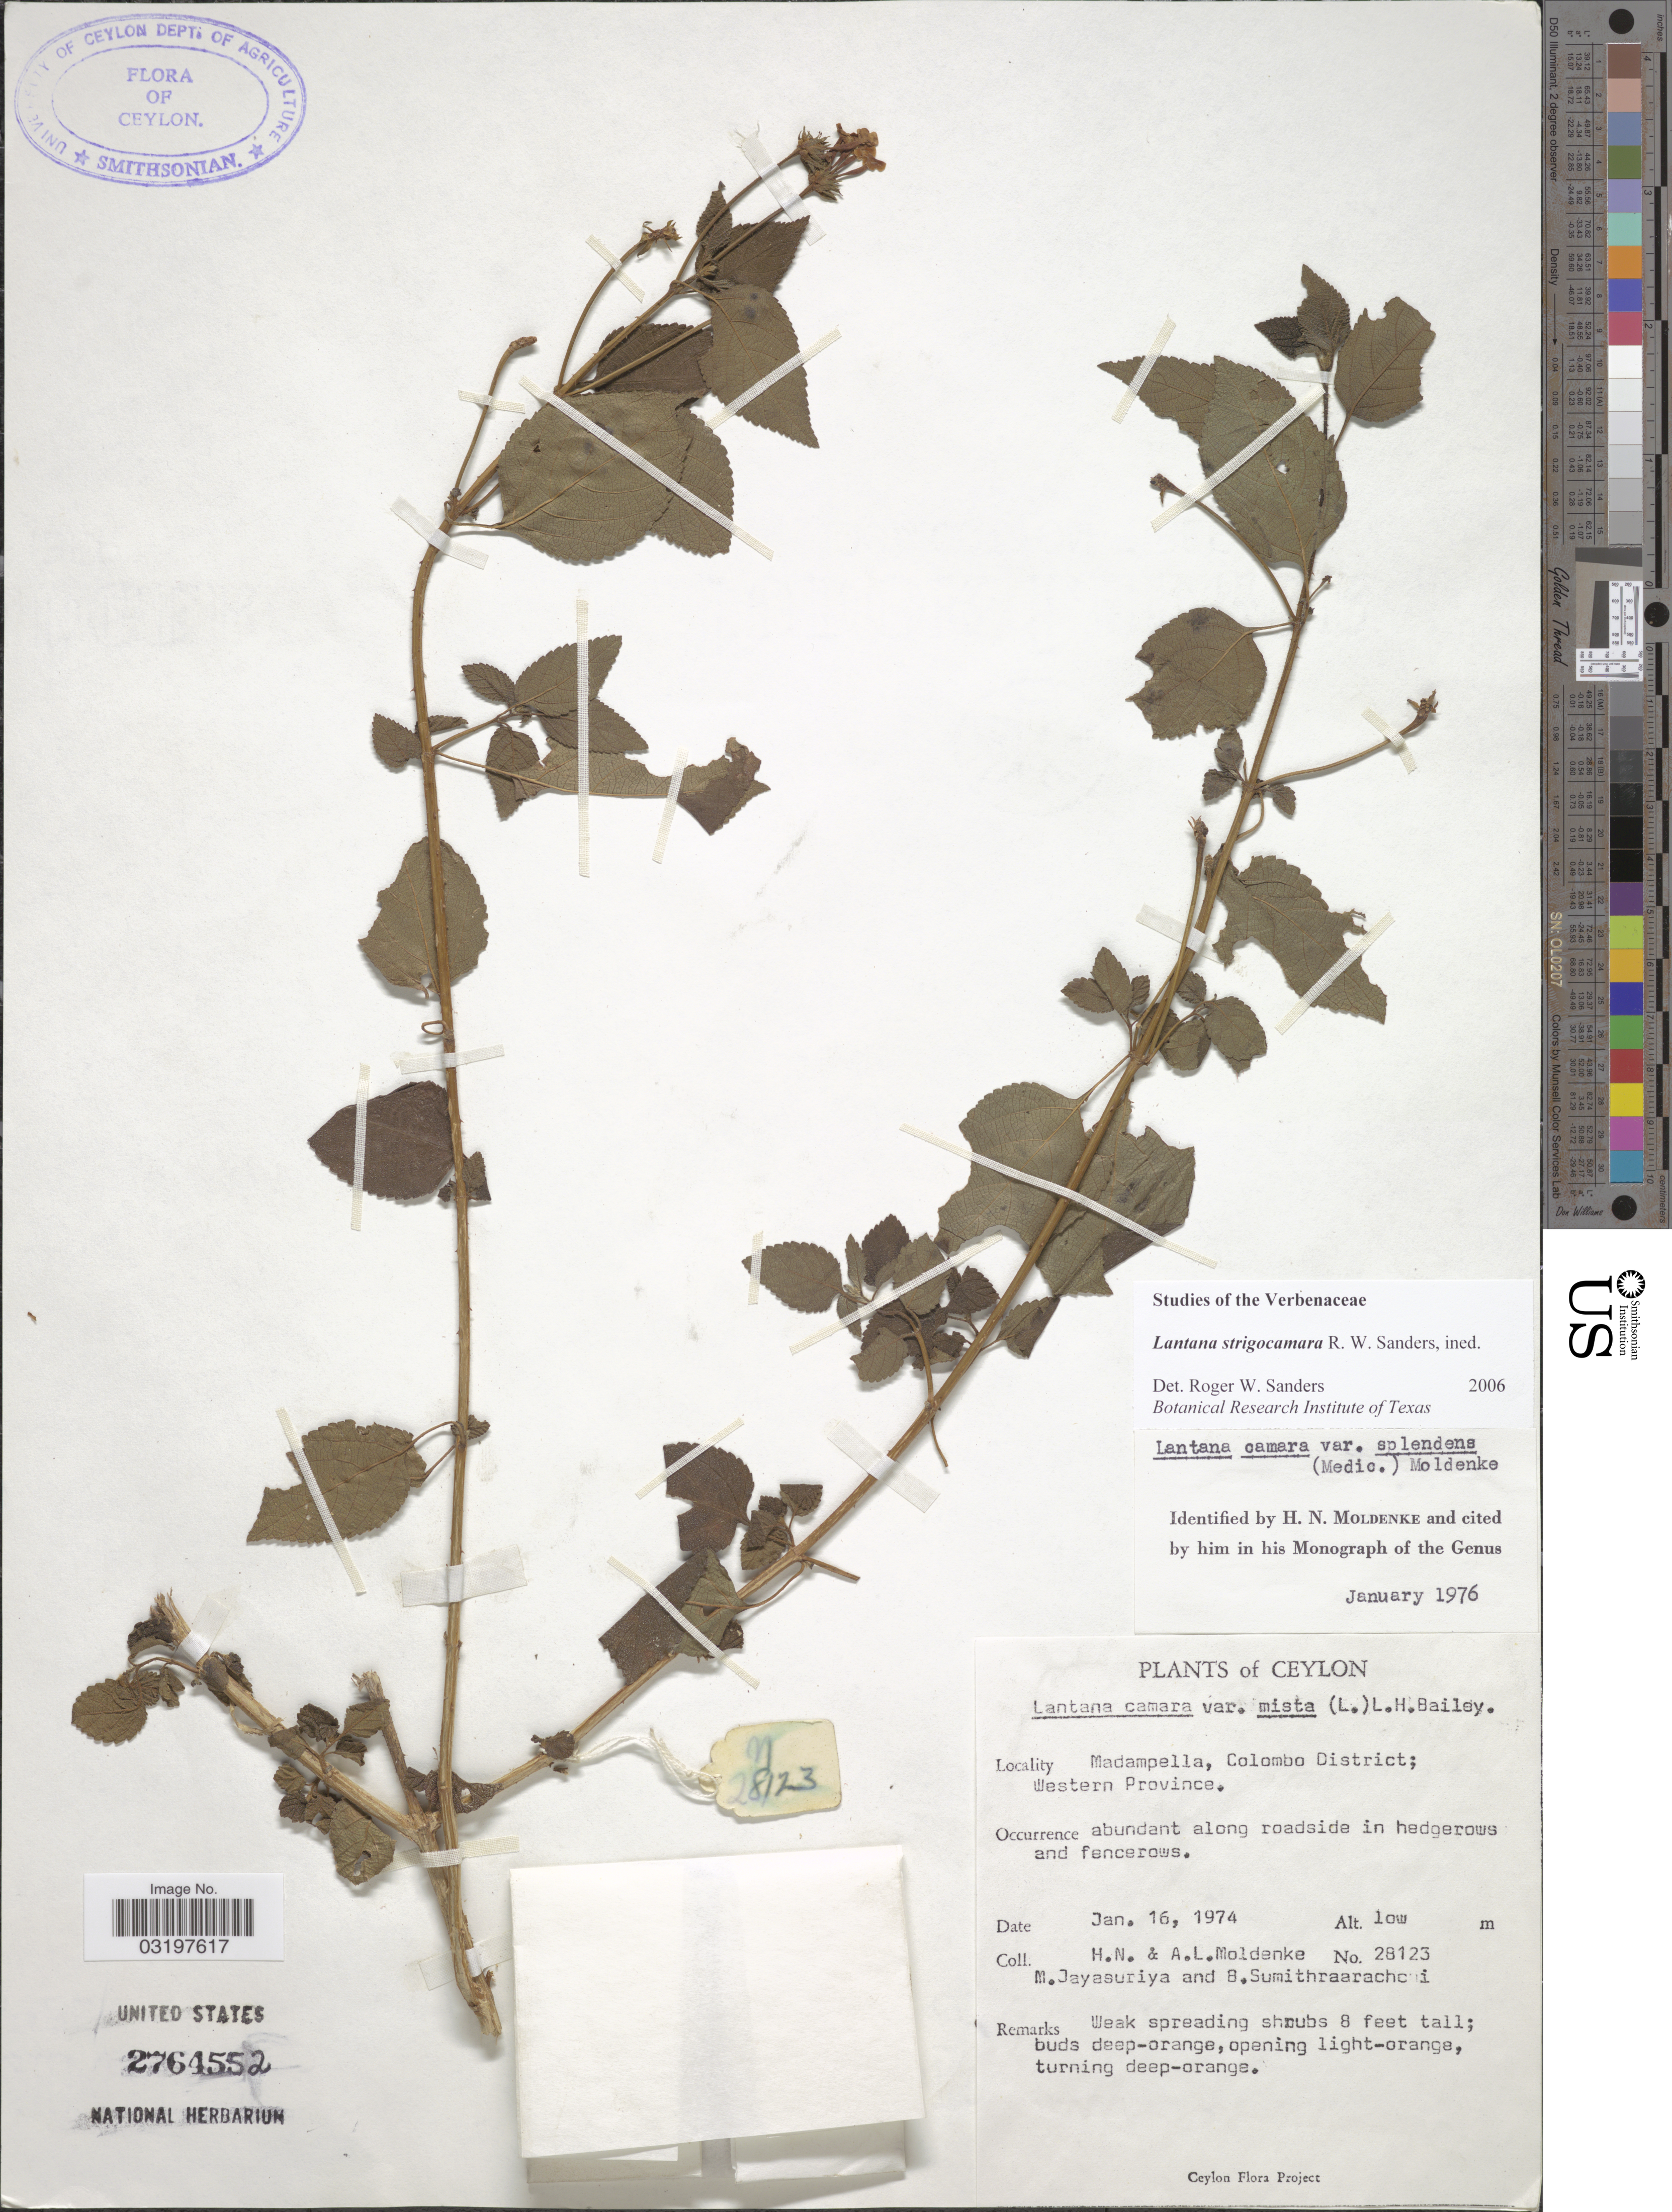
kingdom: Plantae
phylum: Tracheophyta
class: Magnoliopsida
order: Lamiales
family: Verbenaceae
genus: Lantana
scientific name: Lantana strigocamara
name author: R. W. Sanders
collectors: H. N. Moldenke, A. L. Moldenke, M. Jayasuriya & B. Sumithraarachchi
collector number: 28123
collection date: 1974-01-16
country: Sri Lanka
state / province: Western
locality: Ceylon. Madampella, Colombo District.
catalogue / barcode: US 2764552